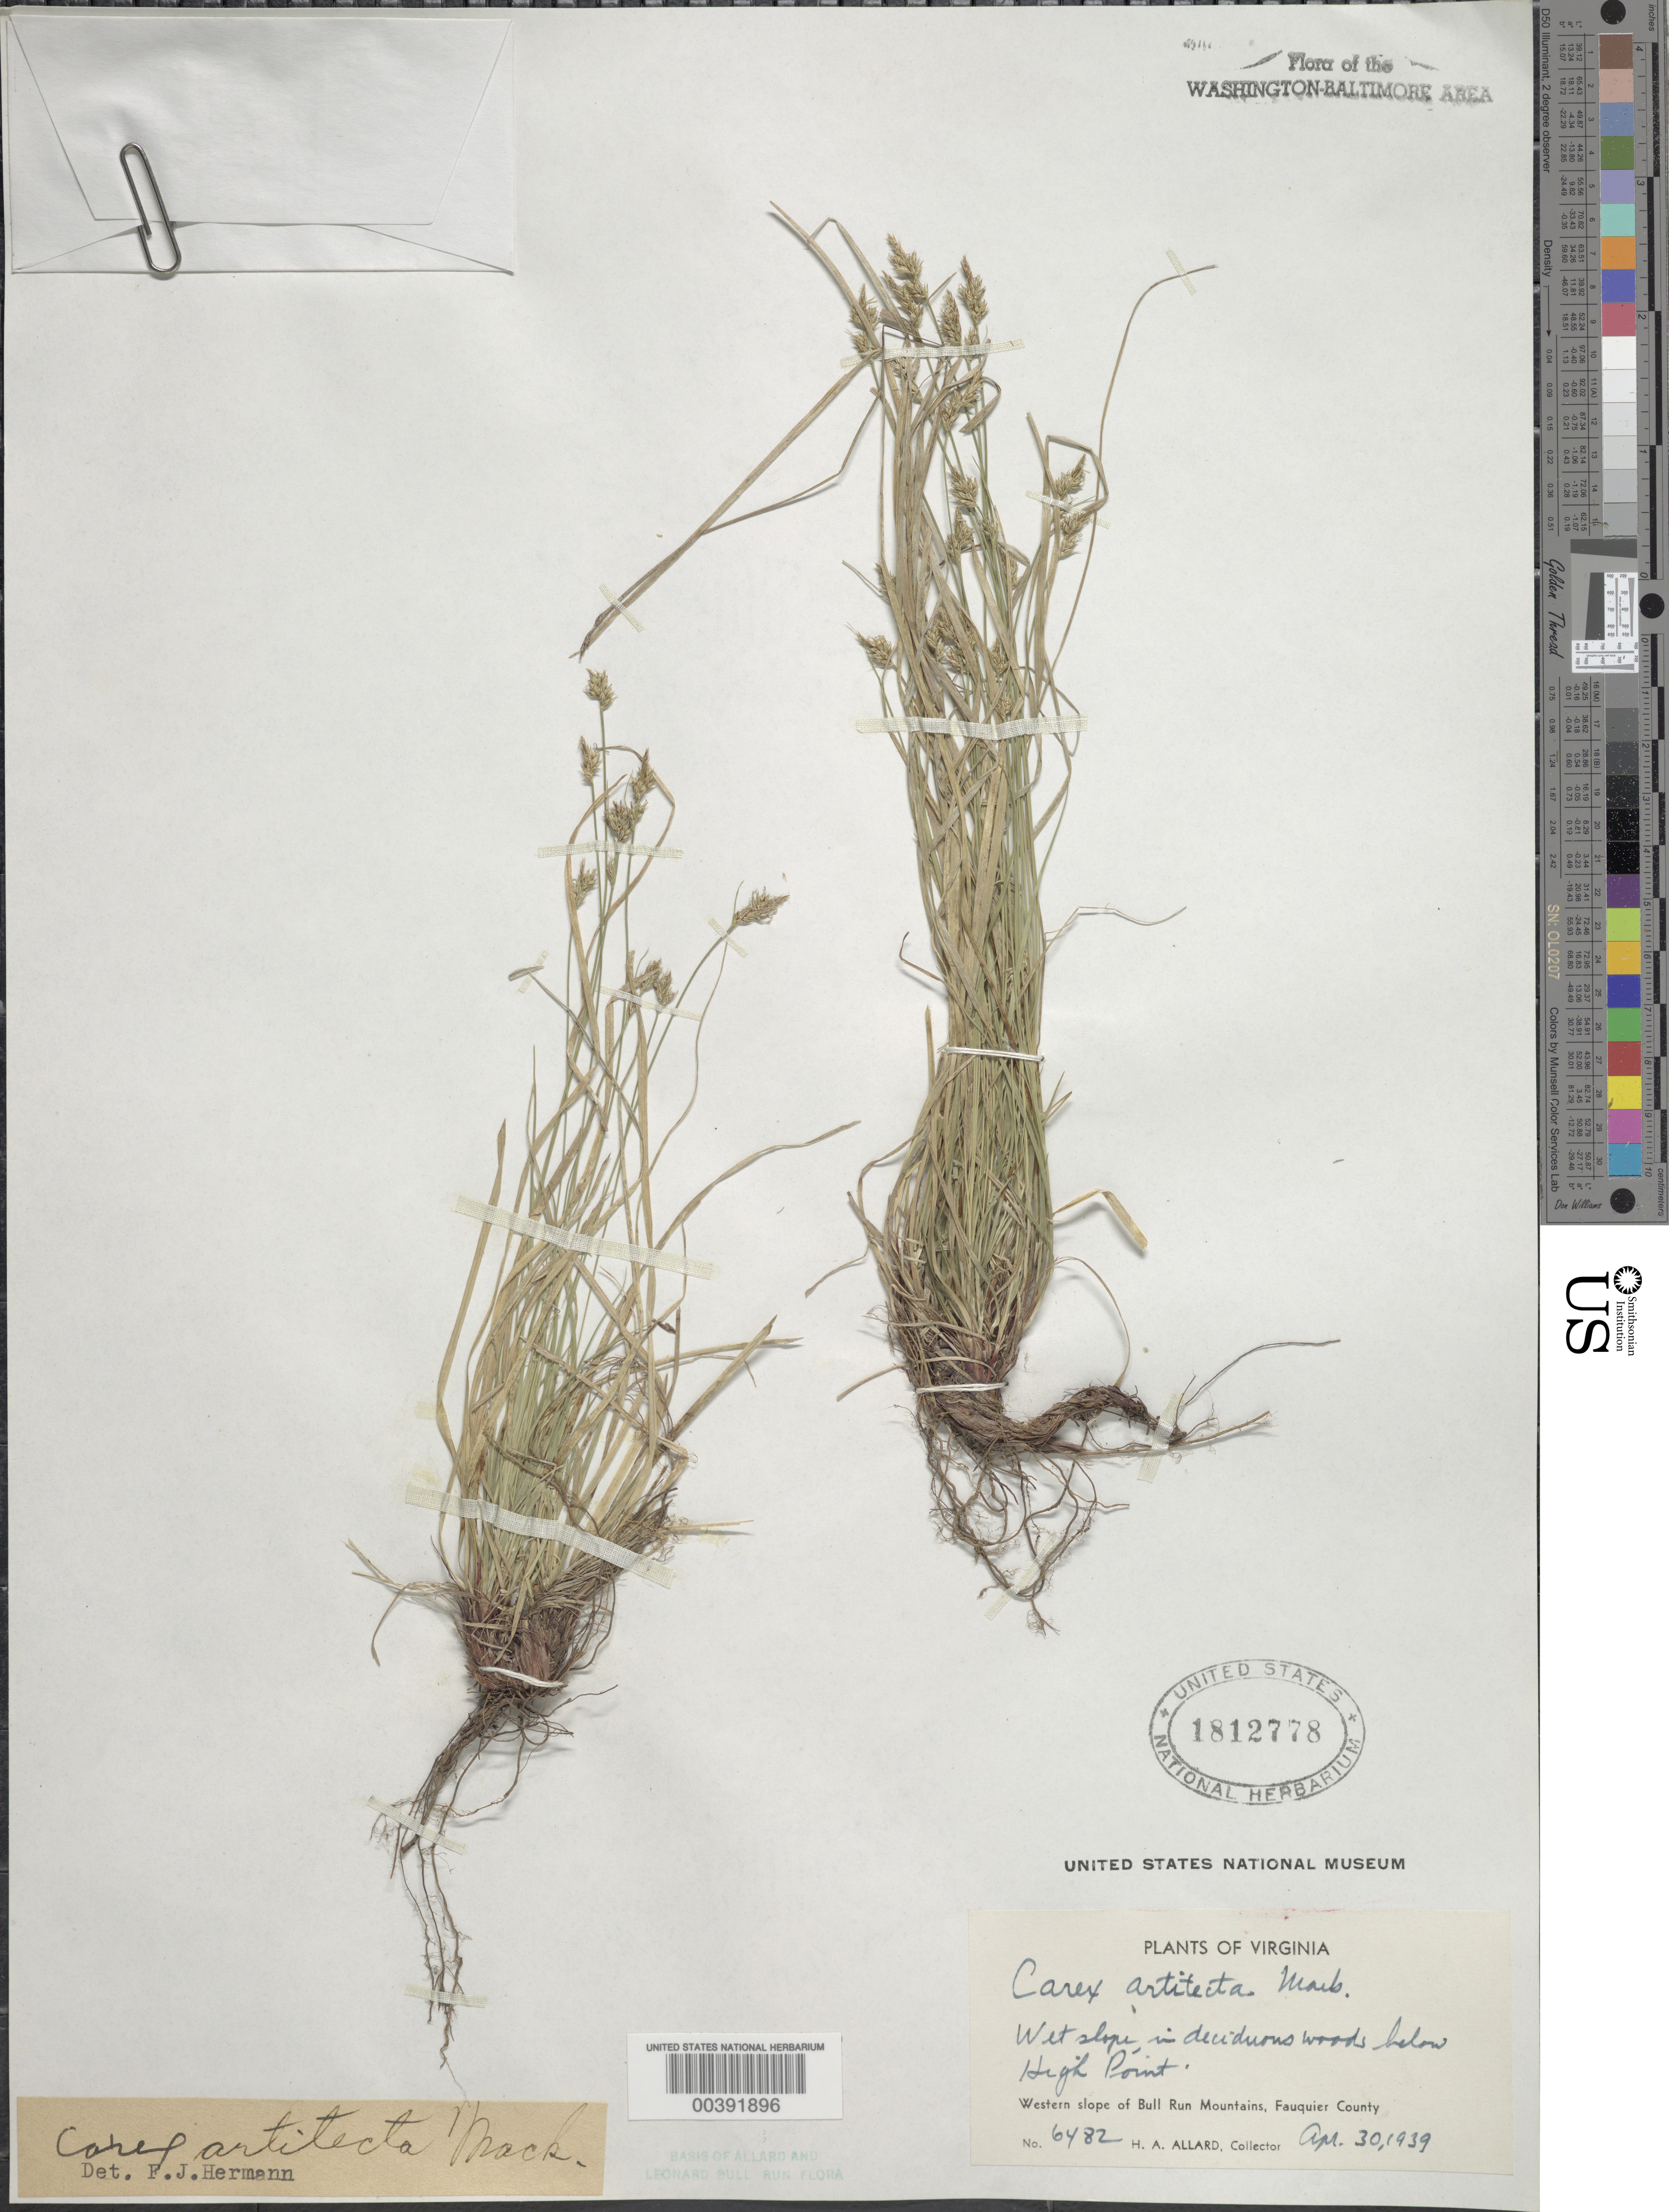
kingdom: Plantae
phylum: Tracheophyta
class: Liliopsida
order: Poales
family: Cyperaceae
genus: Carex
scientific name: Carex albicans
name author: Willd. ex Spreng.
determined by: Shetler, Stanwyn G., (US), NMNH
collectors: H. A. Allard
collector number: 6482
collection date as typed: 30 Apr 1939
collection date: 1939-04-30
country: United States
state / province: Virginia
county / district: Fauquier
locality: Below High Point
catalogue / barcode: US 1812778